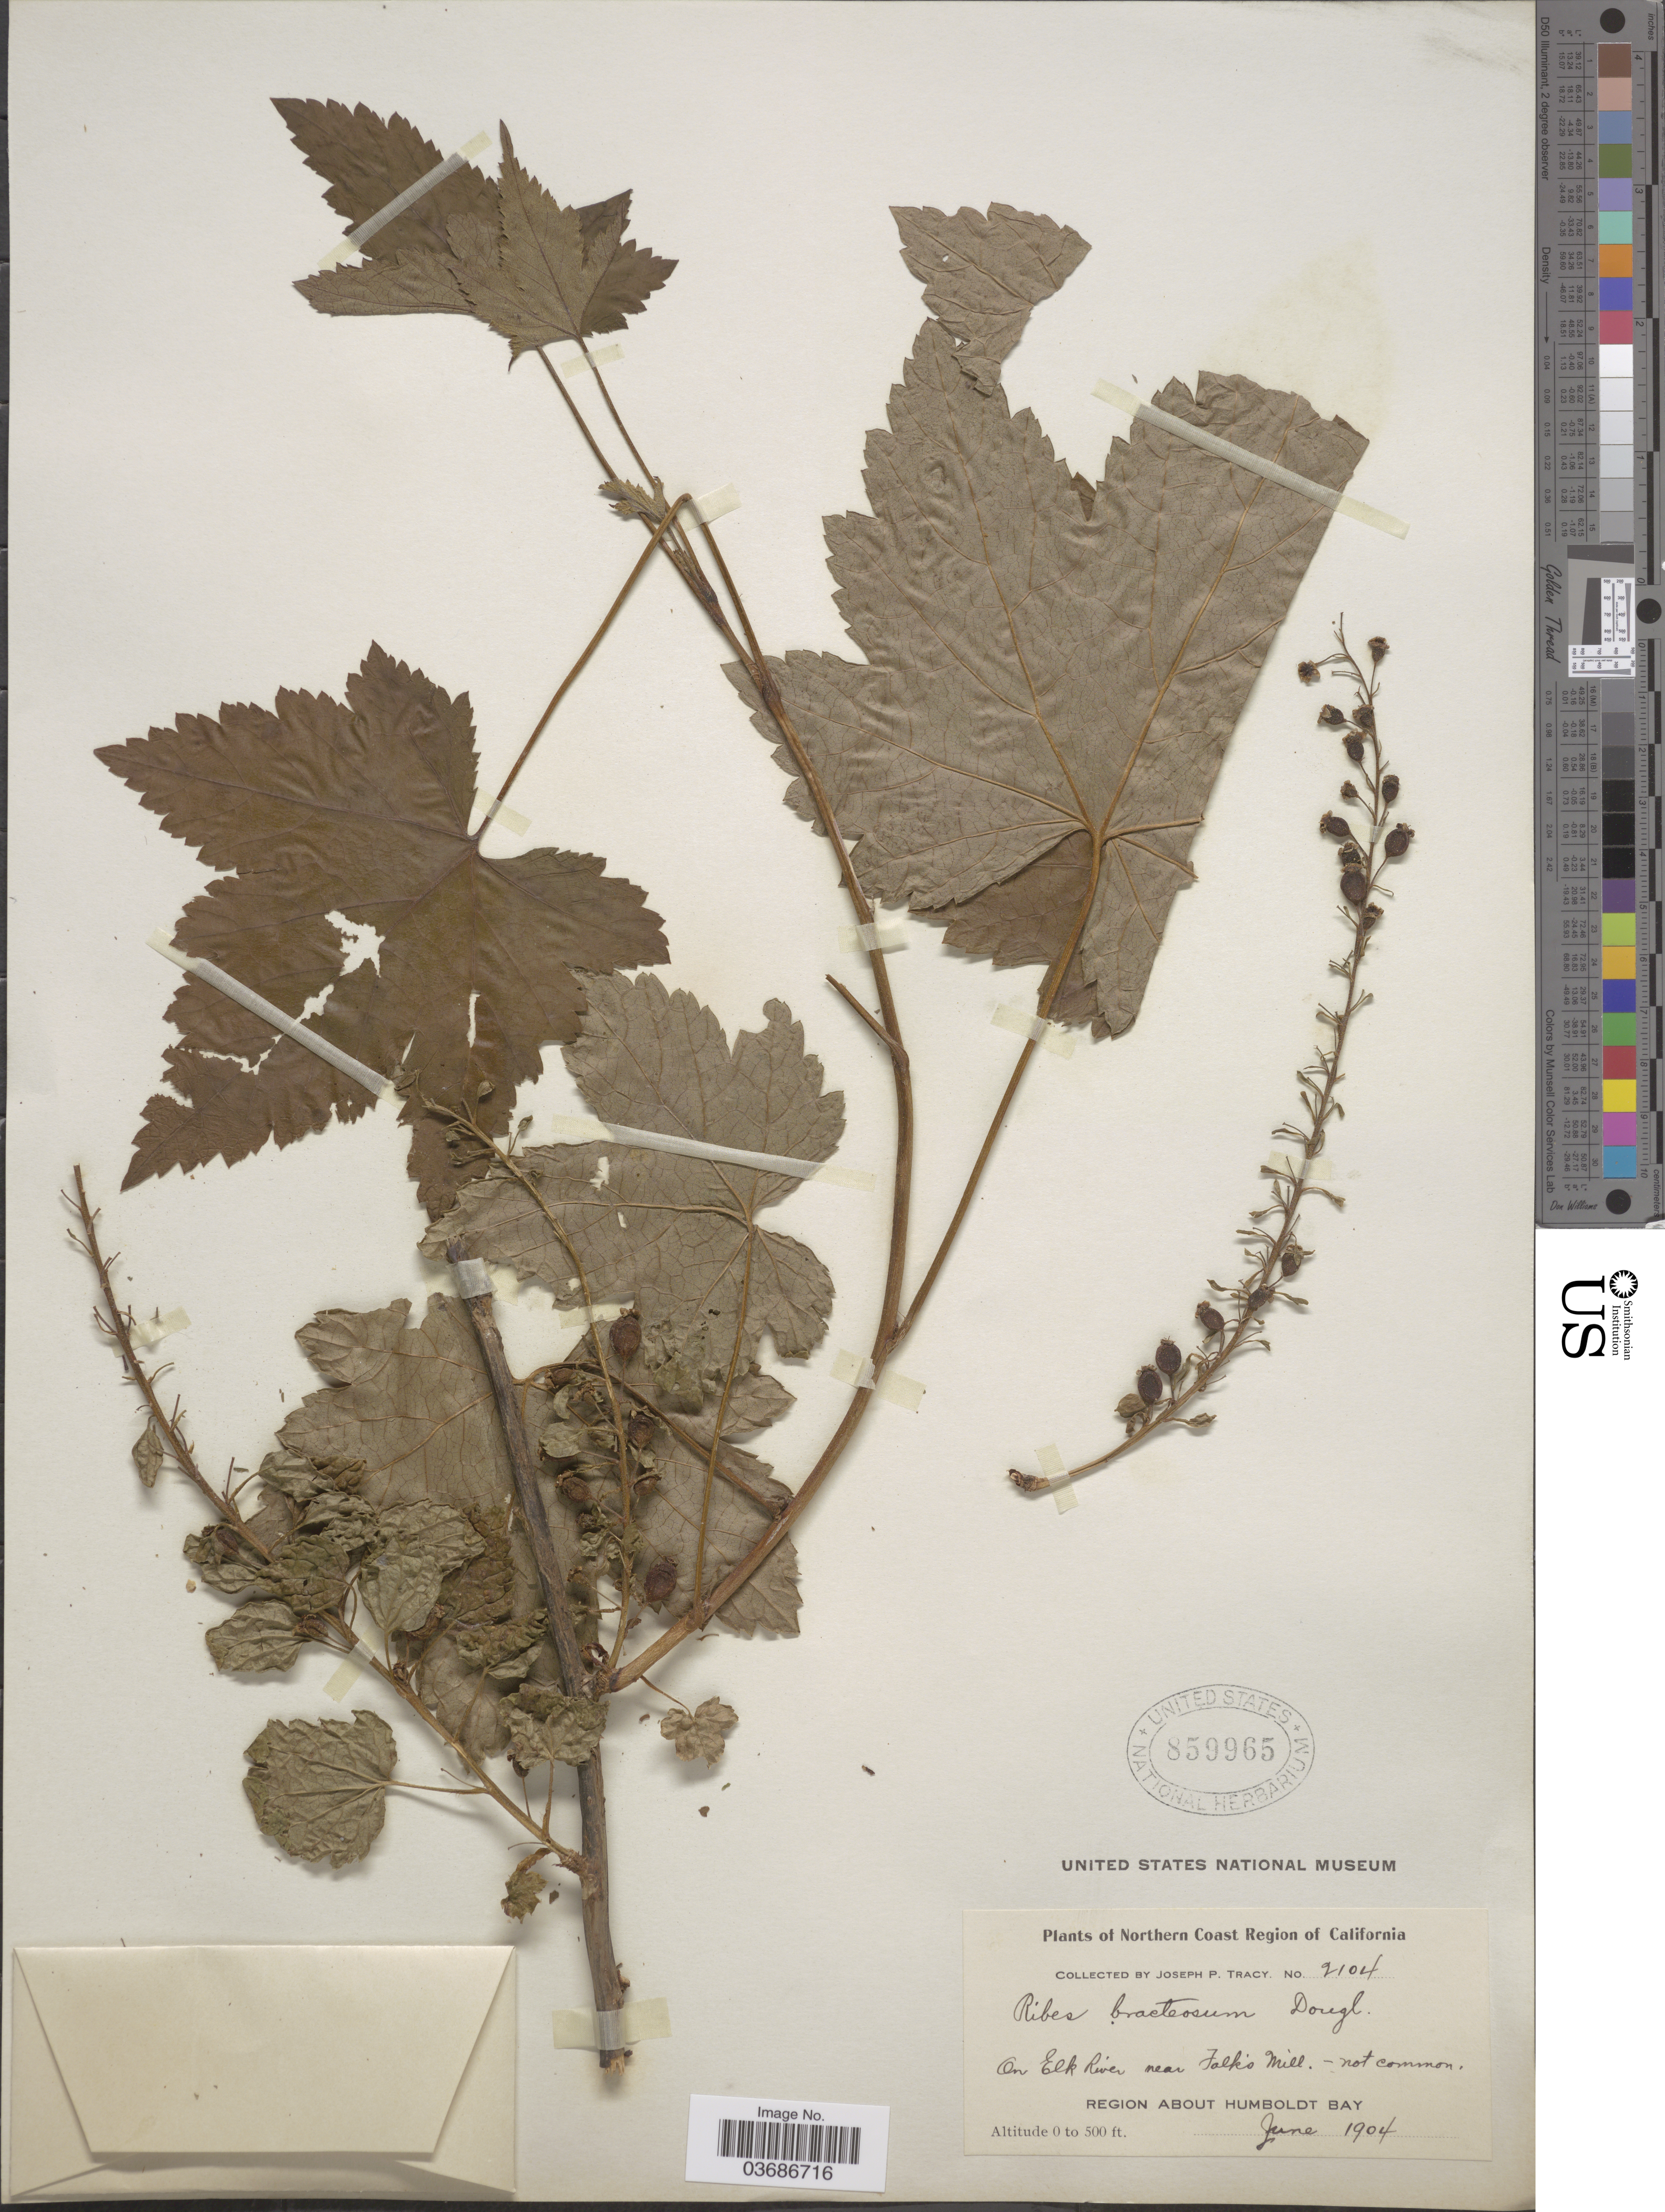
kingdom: Plantae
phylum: Tracheophyta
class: Magnoliopsida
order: Saxifragales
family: Grossulariaceae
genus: Ribes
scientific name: Ribes bracteosum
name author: Douglas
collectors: J. Tracy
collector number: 2104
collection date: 1904-06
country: United States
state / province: California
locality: Northern Coast Region of California. On Elk River near Falk's Mill. Region about Humboldt Bay.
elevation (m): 0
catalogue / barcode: US 859965